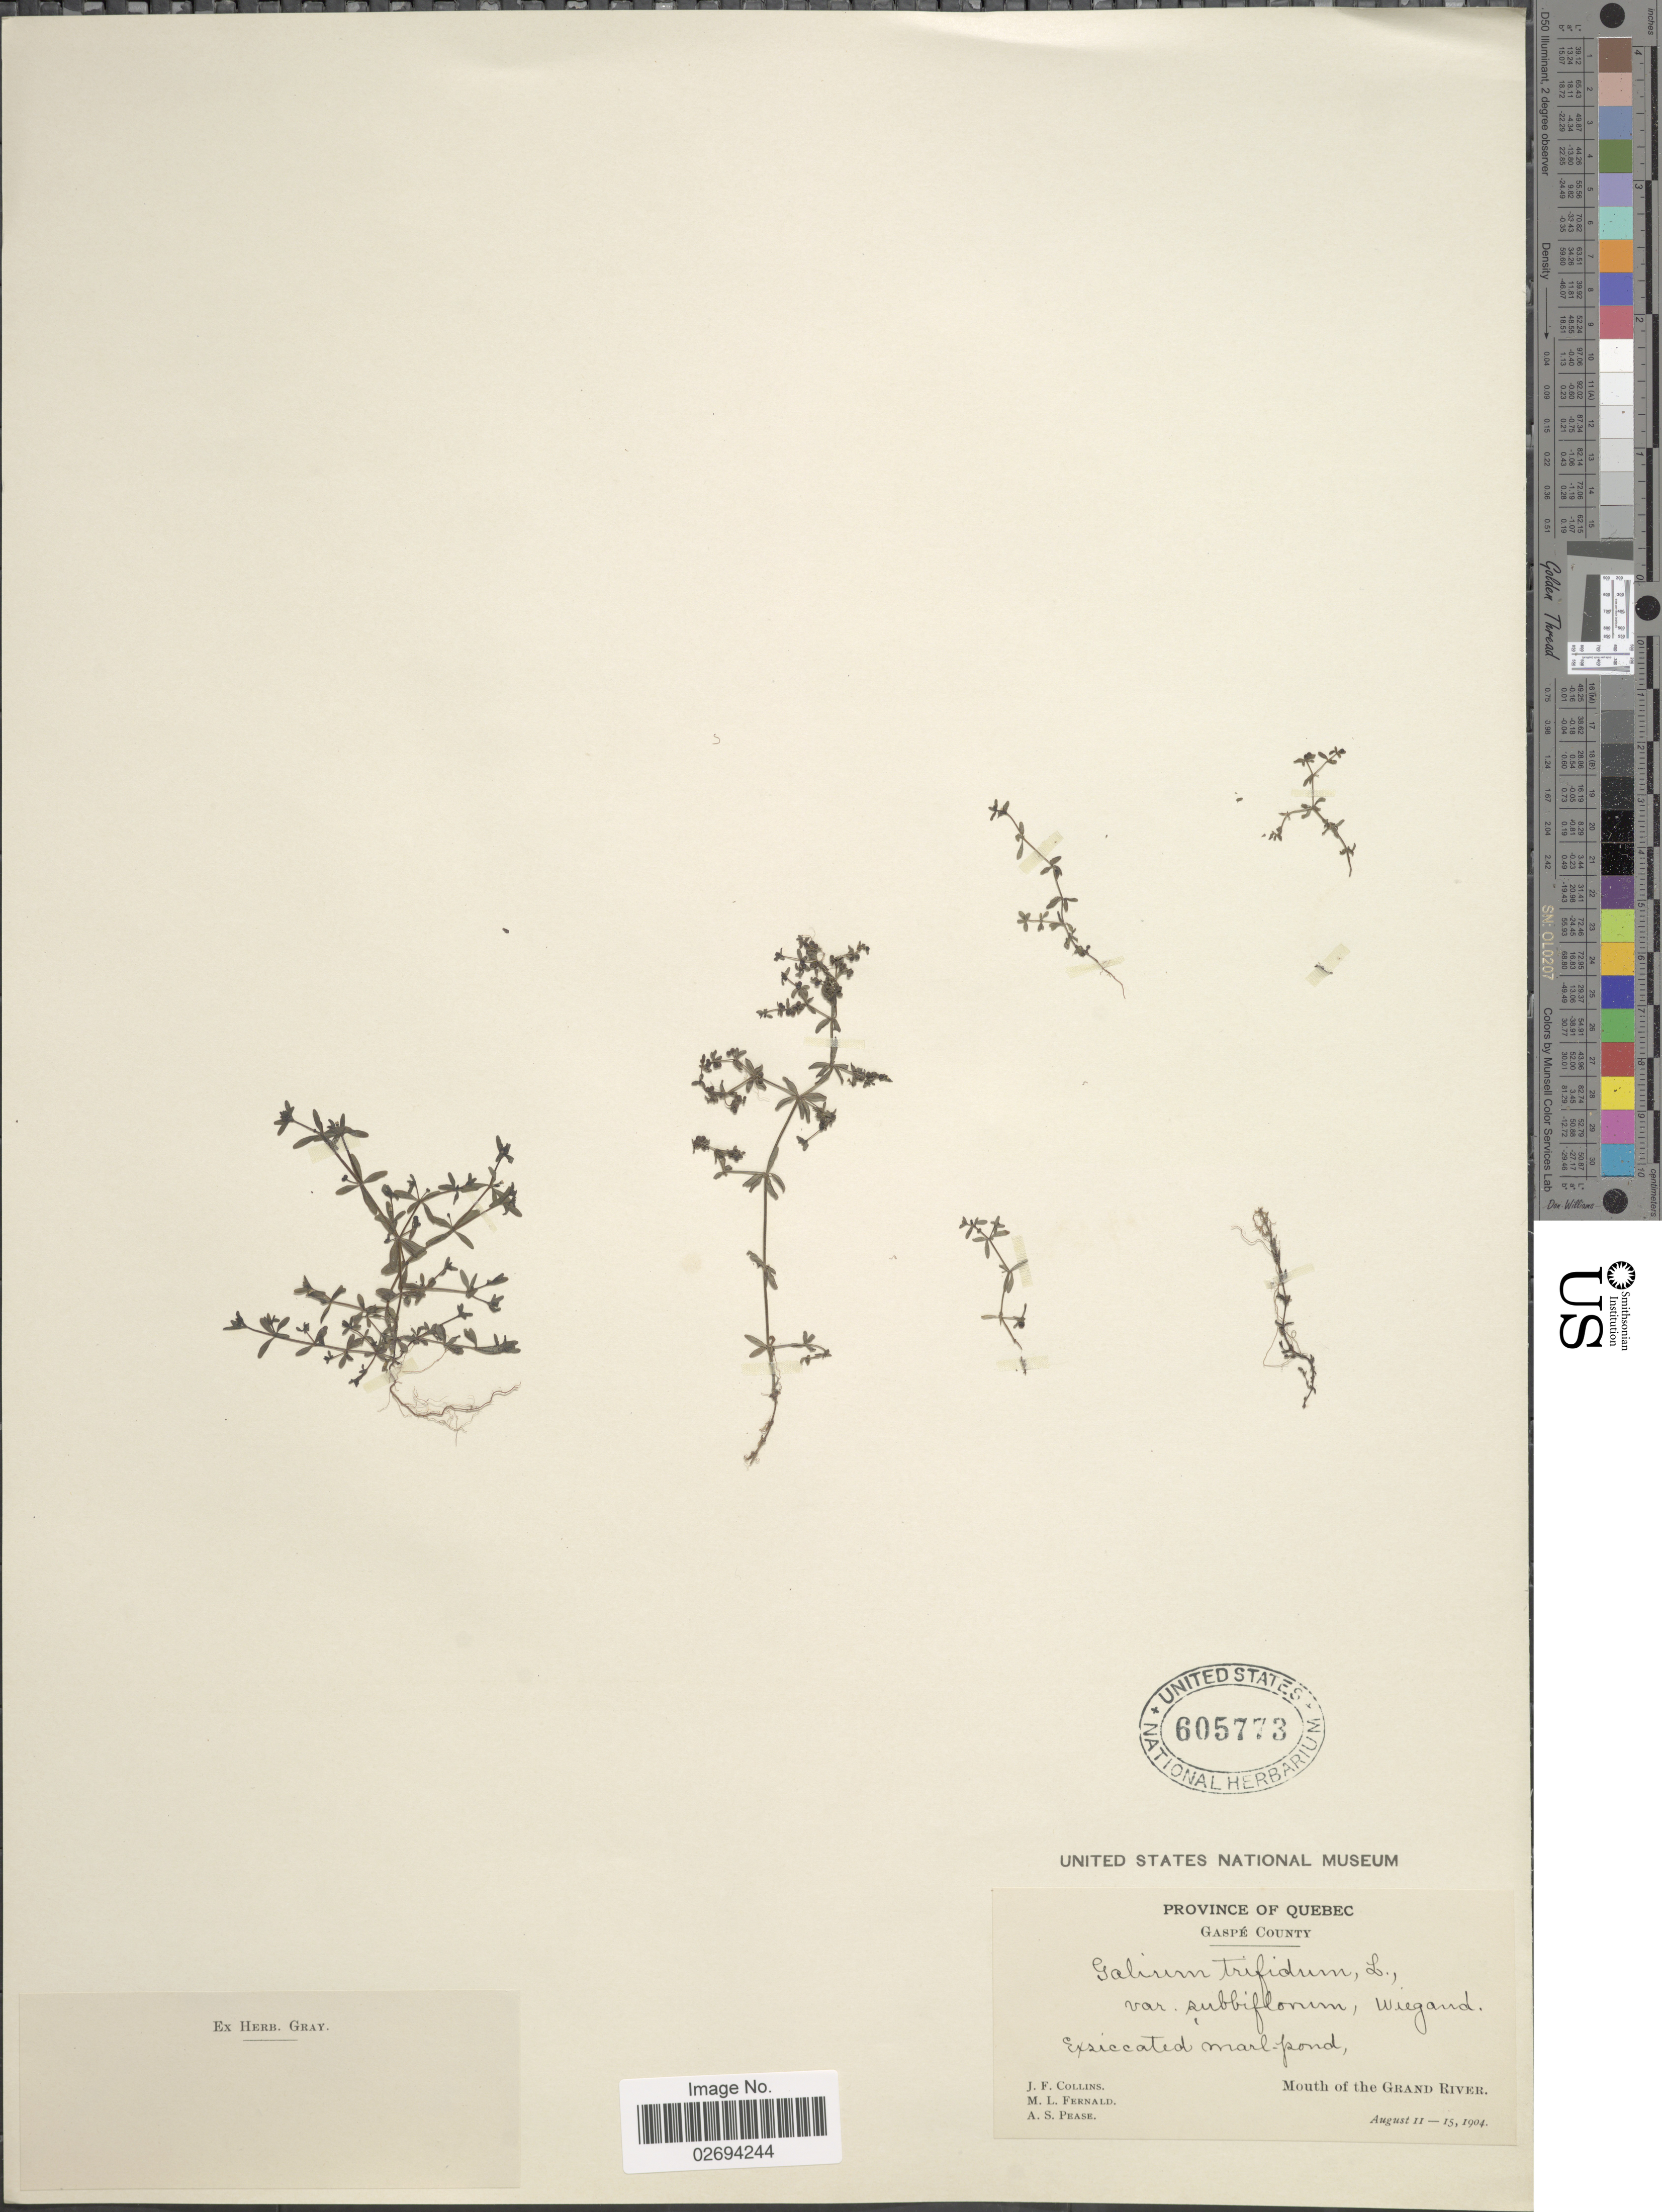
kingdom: Plantae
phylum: Tracheophyta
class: Magnoliopsida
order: Gentianales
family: Rubiaceae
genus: Galium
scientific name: Galium trifidum var. subbiflorum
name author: Wiegand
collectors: J. Collins, M. L. Fernald & A. S. Pease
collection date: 1904-08-11/1904-08-15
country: Canada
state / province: Quebec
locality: Gaspé County. Exsiccated marl-pond, Mouth of the Grand River.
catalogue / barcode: US 605773